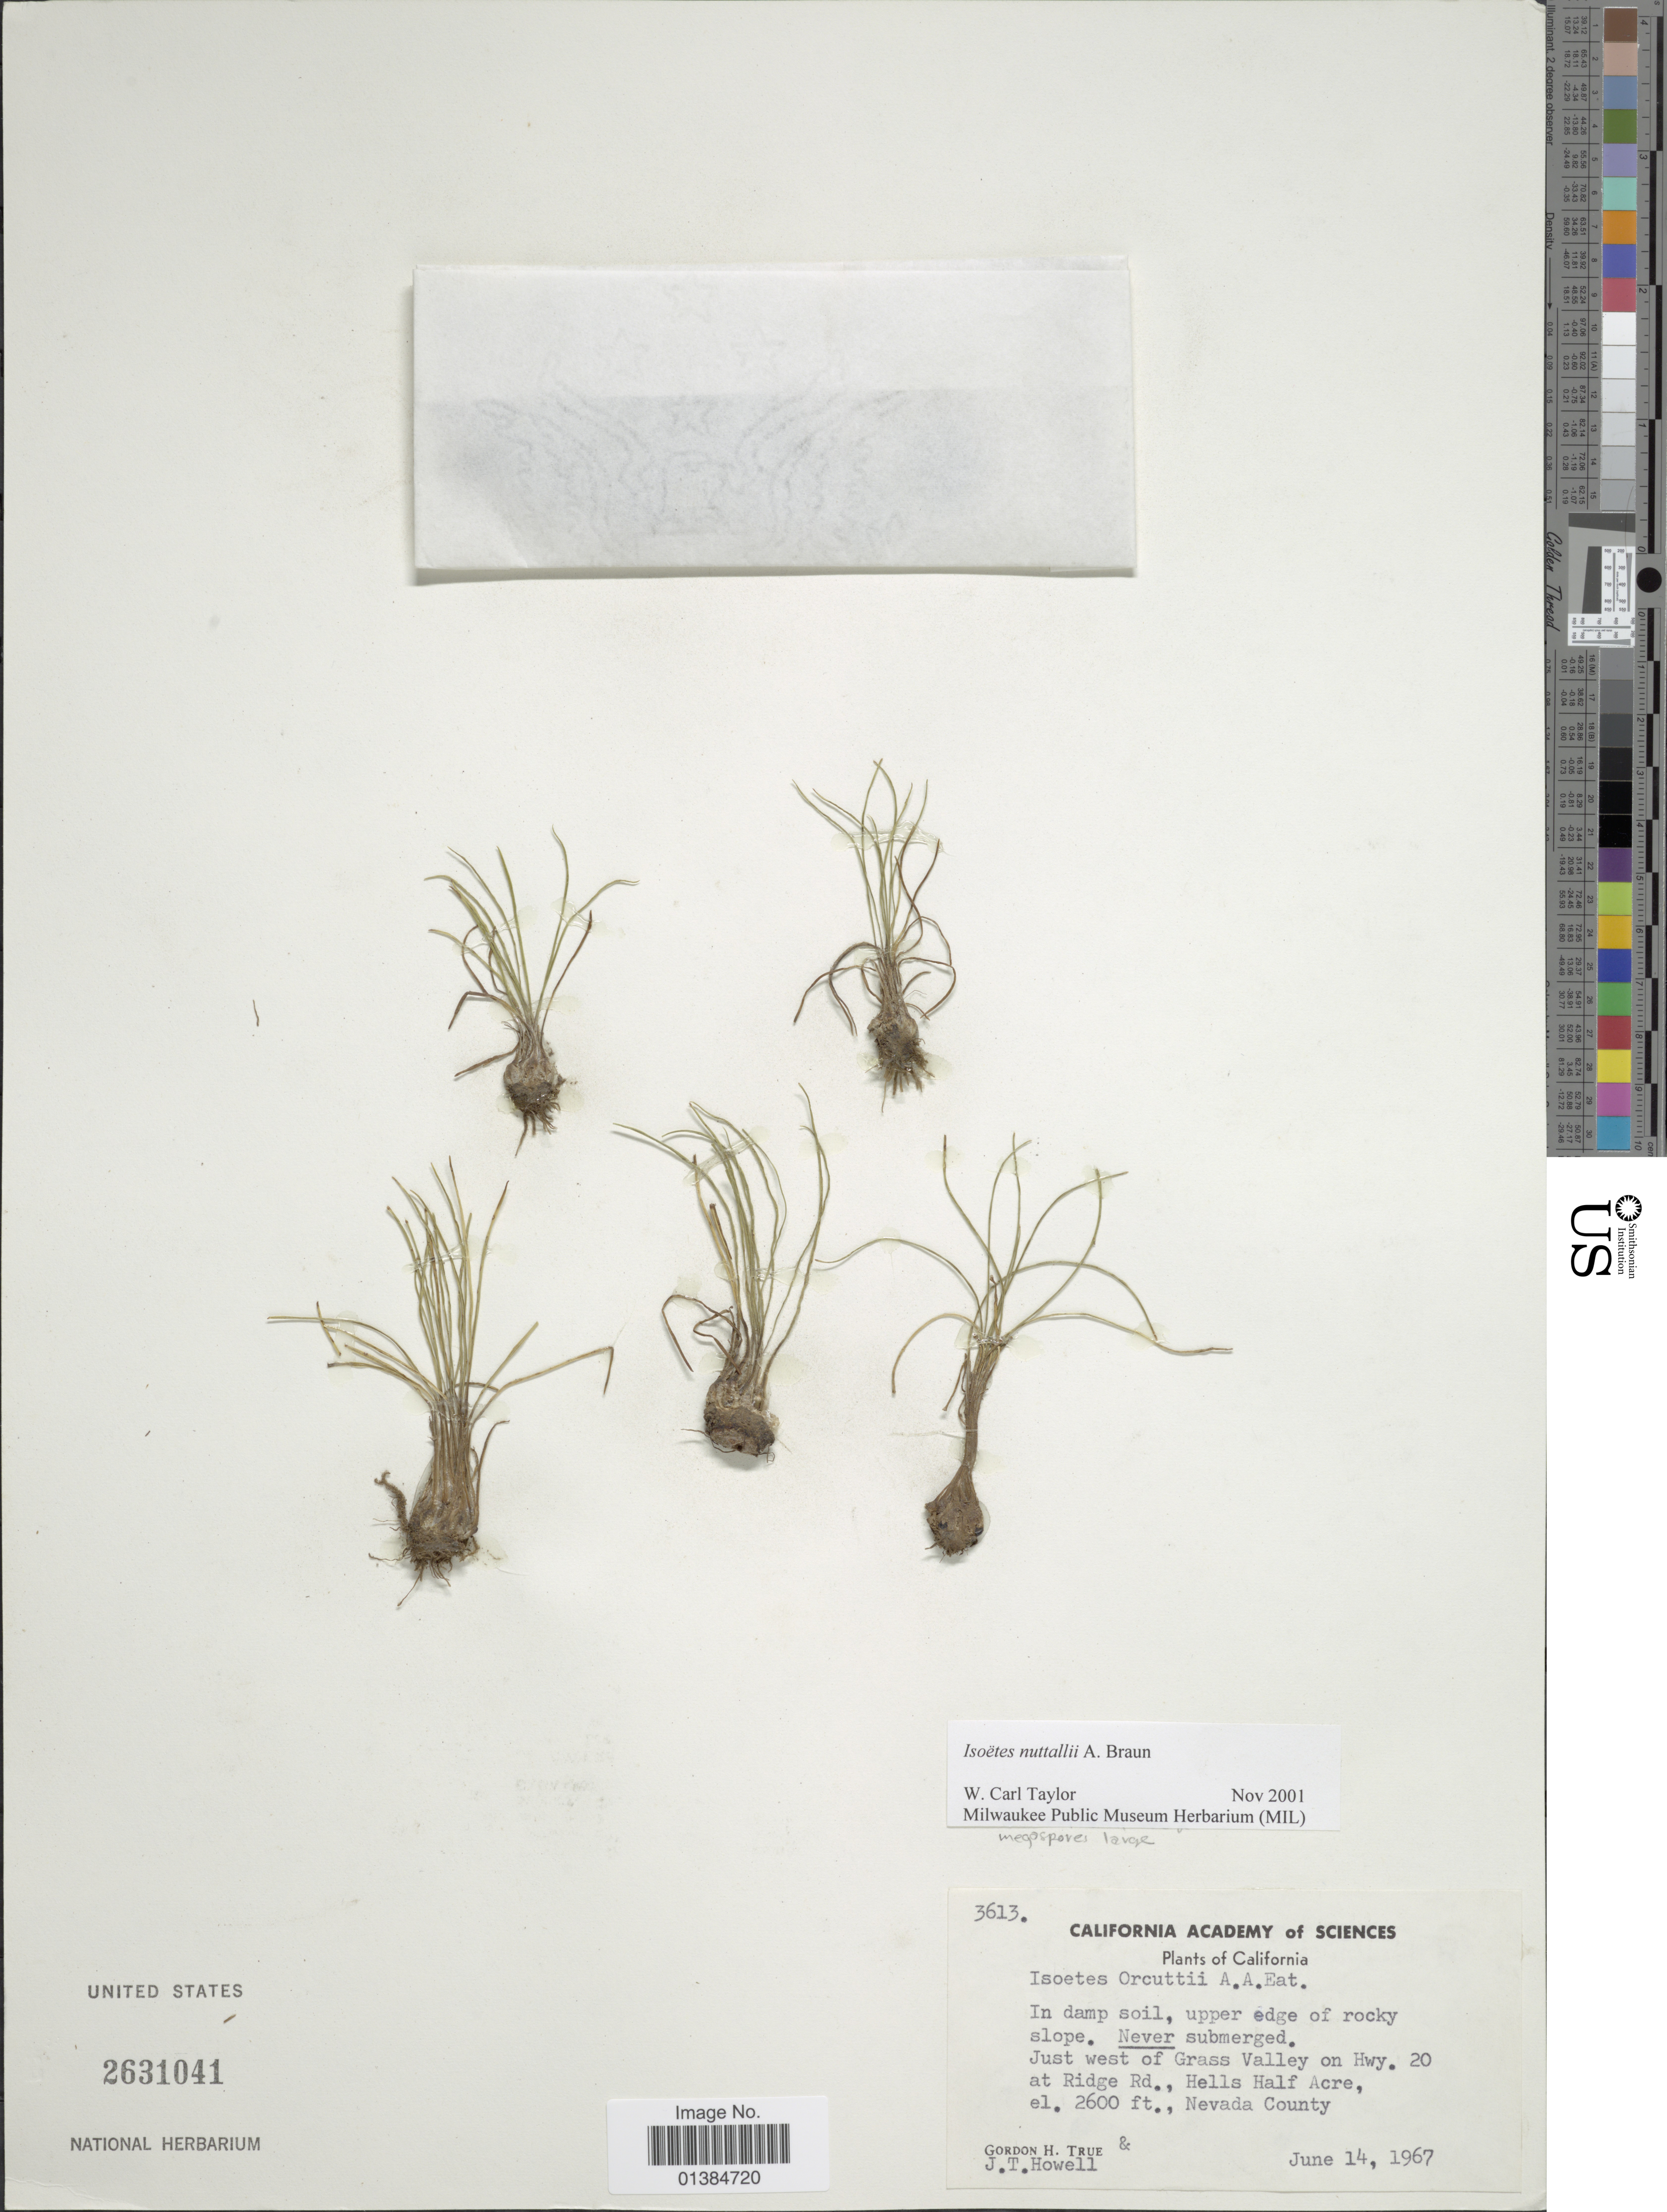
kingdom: Plantae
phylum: Tracheophyta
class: Lycopodiopsida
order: Isoetales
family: Isoetaceae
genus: Isoetes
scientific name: Isoetes nuttallii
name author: A. Braun ex Engelm.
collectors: G. H. True & J. T. Howell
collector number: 3613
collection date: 1967-06-14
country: United States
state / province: California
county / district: Nevada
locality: Just west of Grass Valley on Hwy. 20 at Ridge Rd., Hells Half Acre, Nevada County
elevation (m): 792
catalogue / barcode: US 2631041